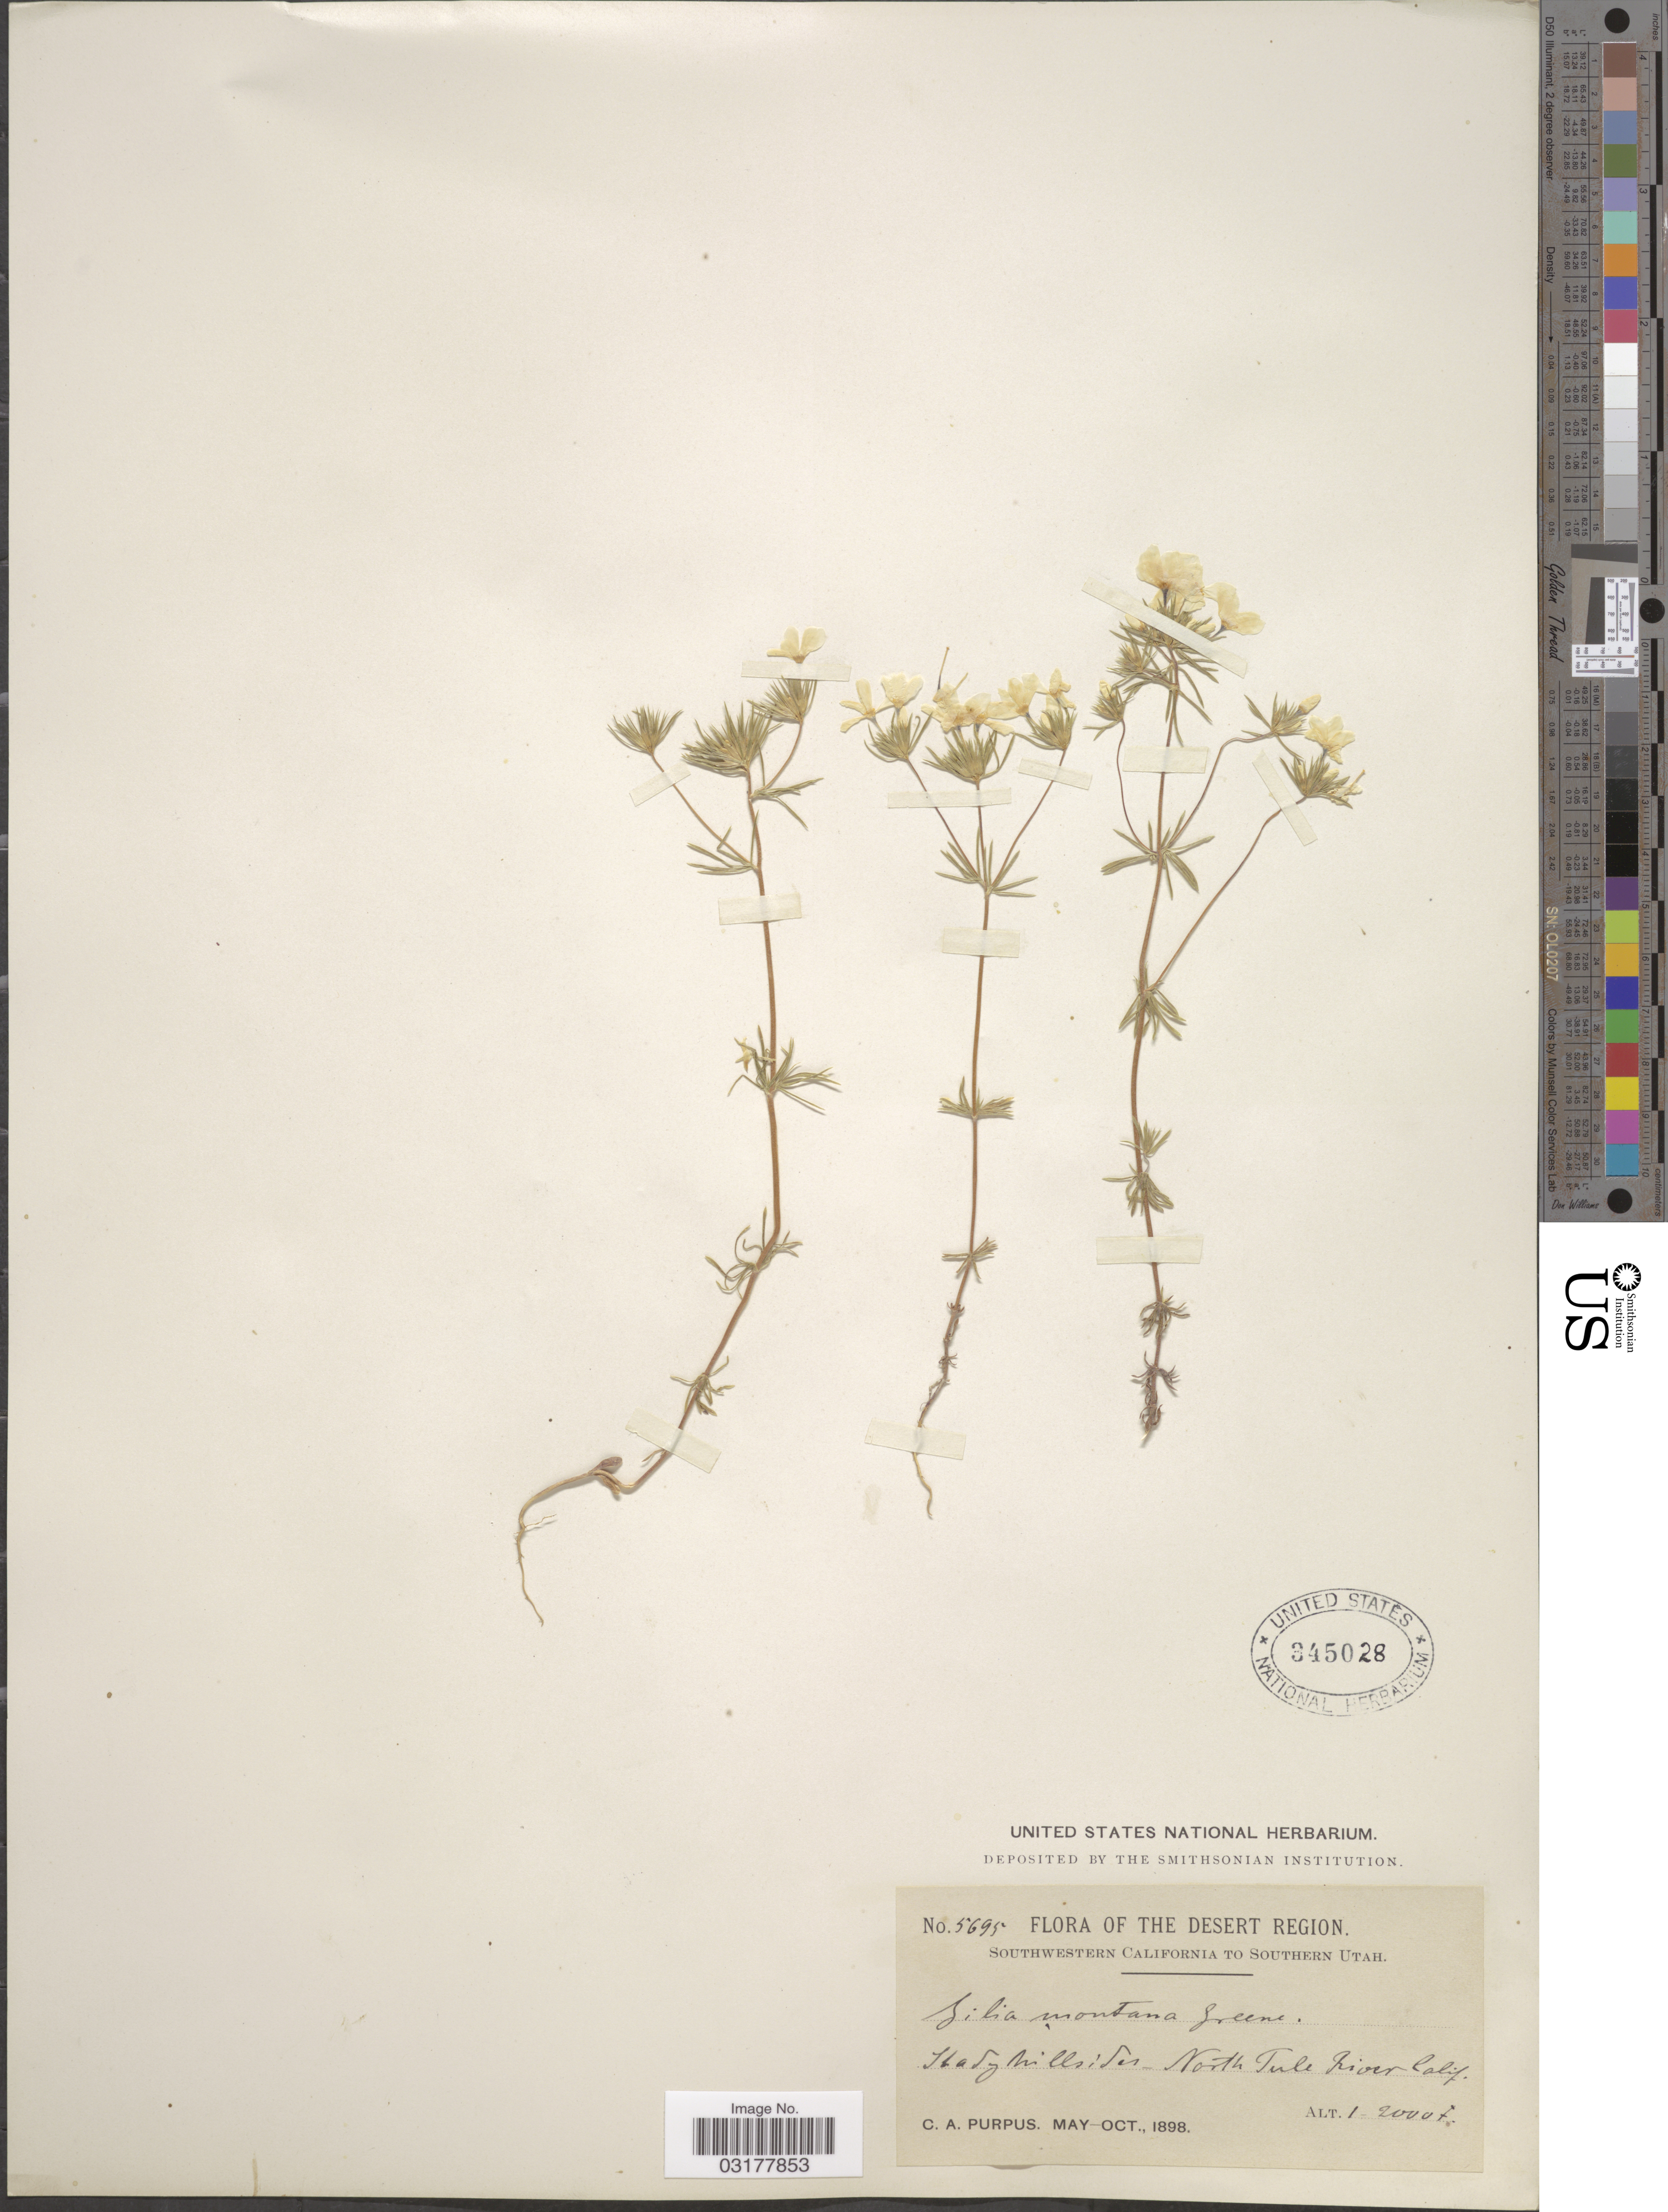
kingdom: Plantae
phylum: Tracheophyta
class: Magnoliopsida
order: Ericales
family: Polemoniaceae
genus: Leptosiphon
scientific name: Leptosiphon montanus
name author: (Greene) J.M. Porter & L.A. Johnson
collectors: C. A. Purpus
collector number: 5695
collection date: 1898-05/1898-10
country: United States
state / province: California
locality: Desert Region. Southwestern California. North Tule River.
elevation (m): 305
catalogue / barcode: US 345028